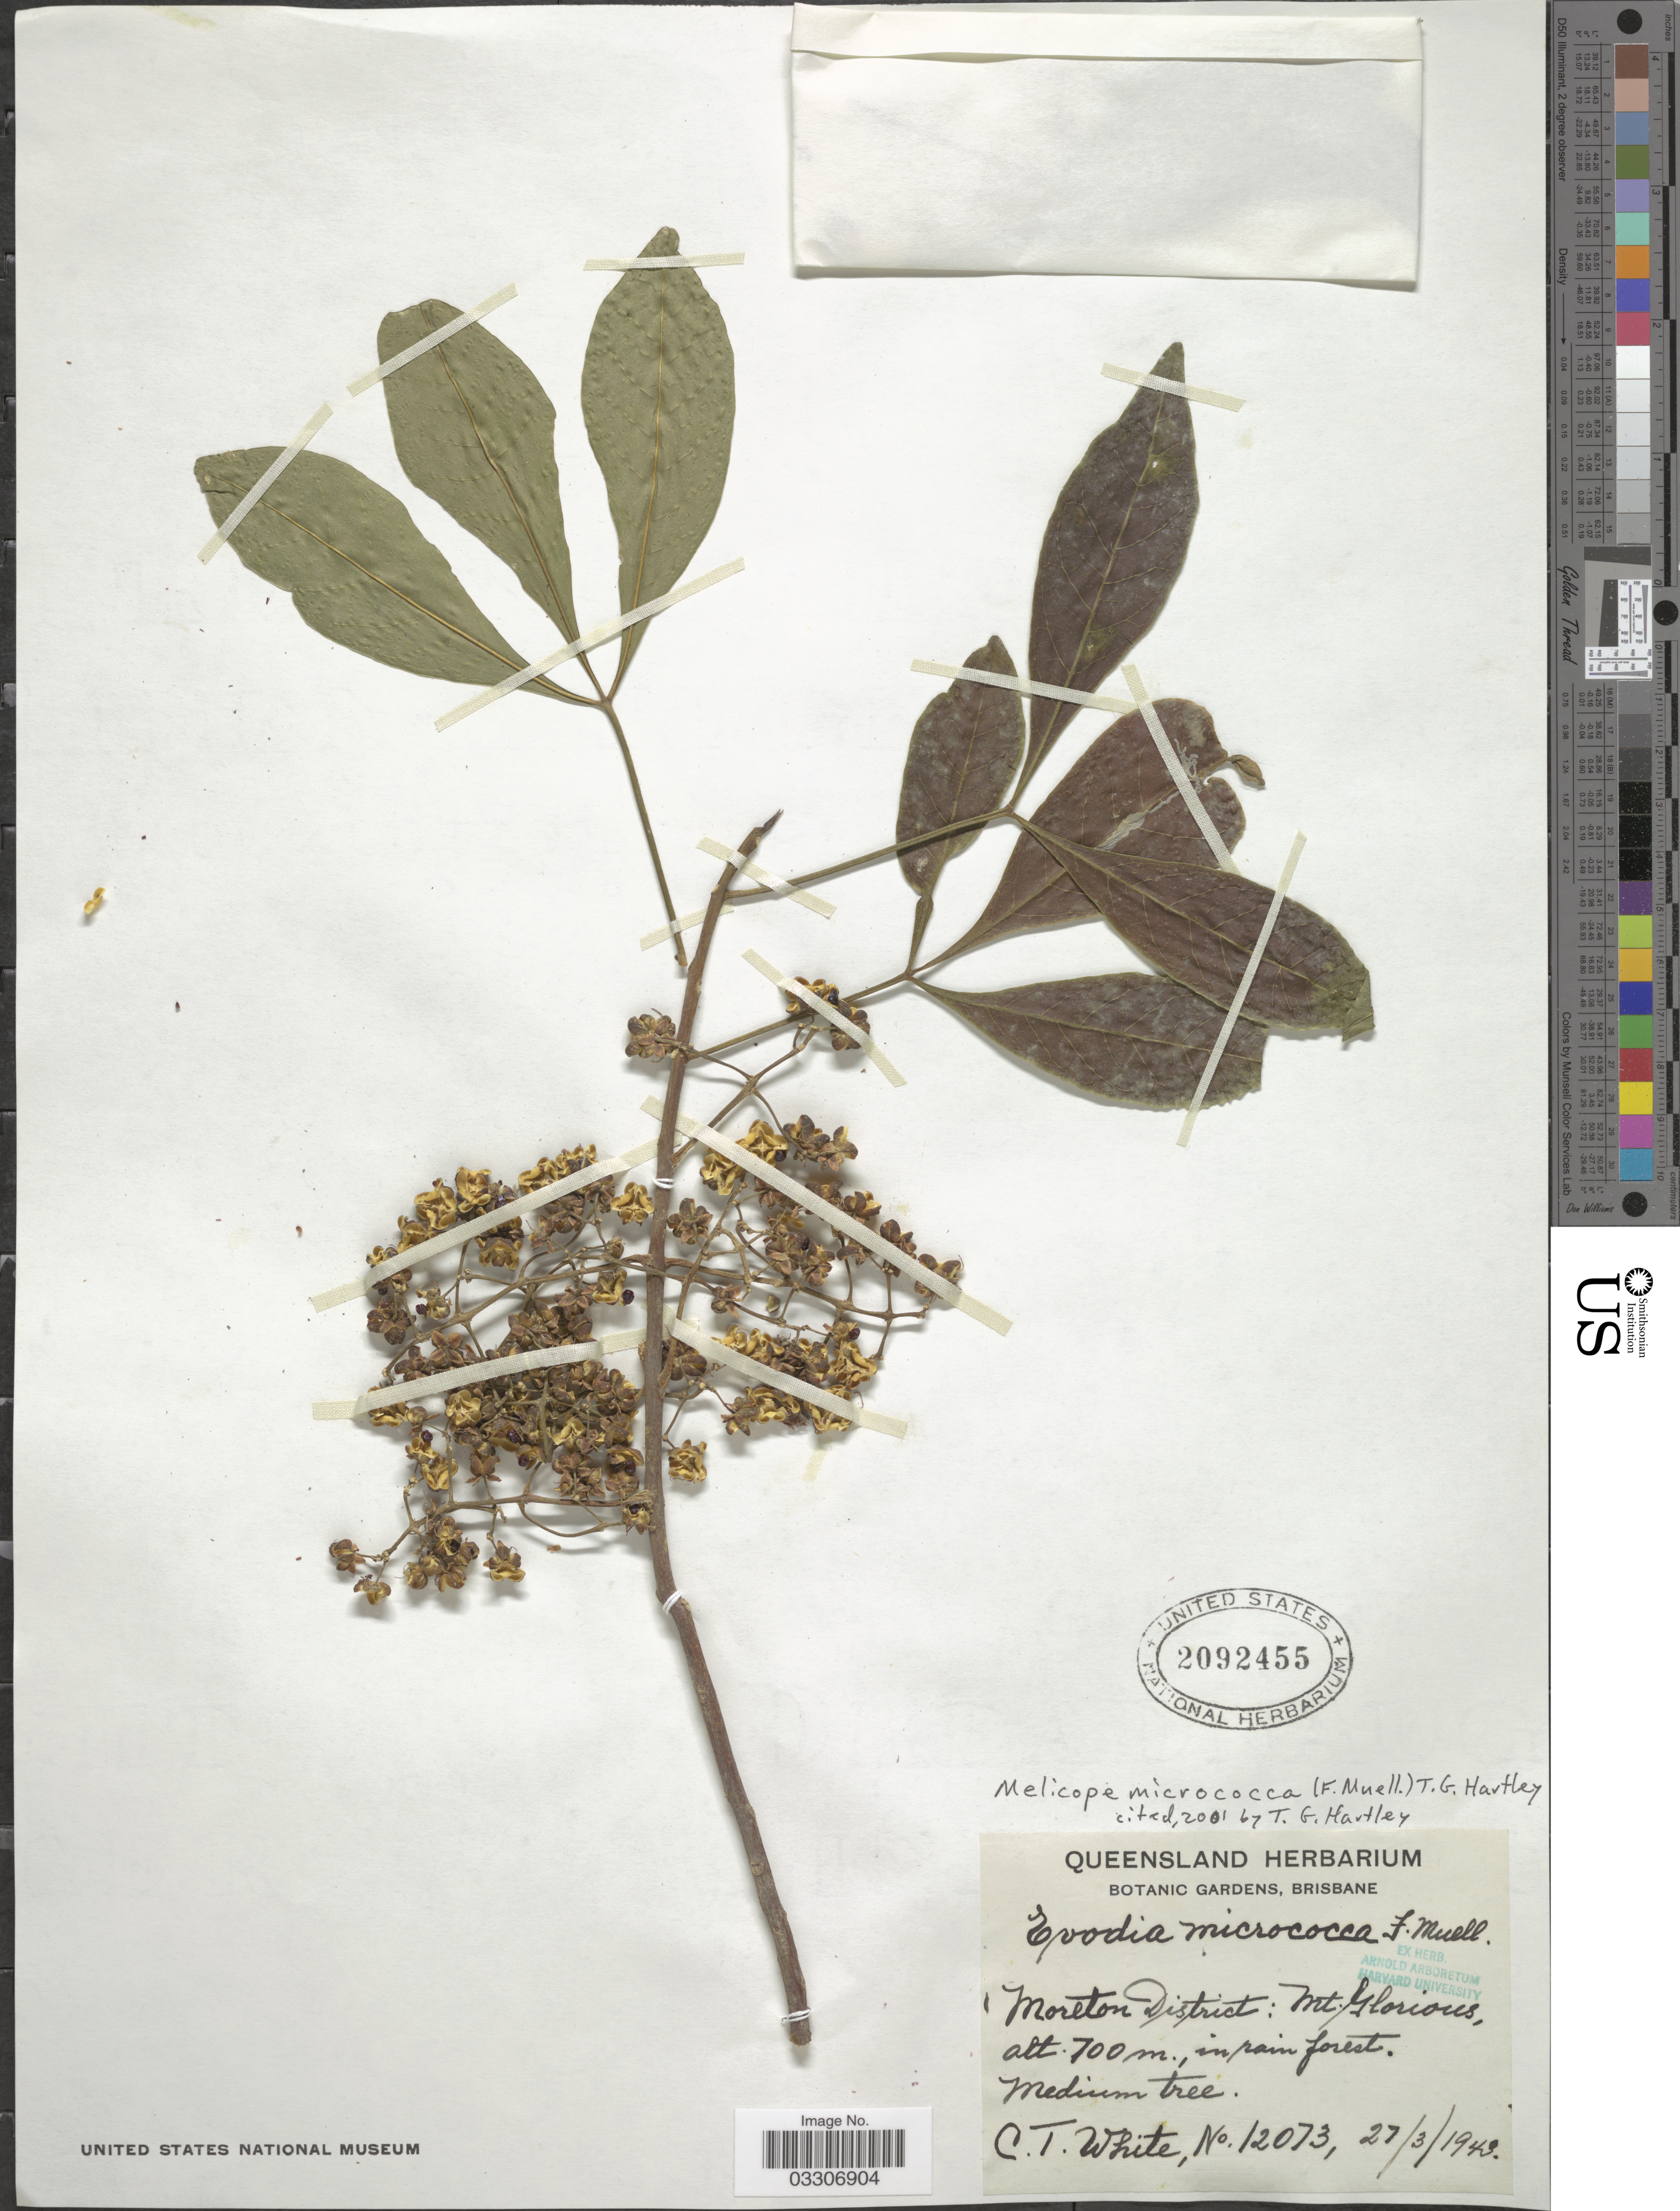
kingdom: Plantae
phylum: Tracheophyta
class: Magnoliopsida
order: Sapindales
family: Rutaceae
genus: Melicope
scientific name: Melicope micrococca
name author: (F. Muell.) T.G. Hartley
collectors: C. T. White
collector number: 12073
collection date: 1943-03-27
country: Australia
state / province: Queensland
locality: Moreton District: Mt. Glorious.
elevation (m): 700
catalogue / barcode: US 2092455